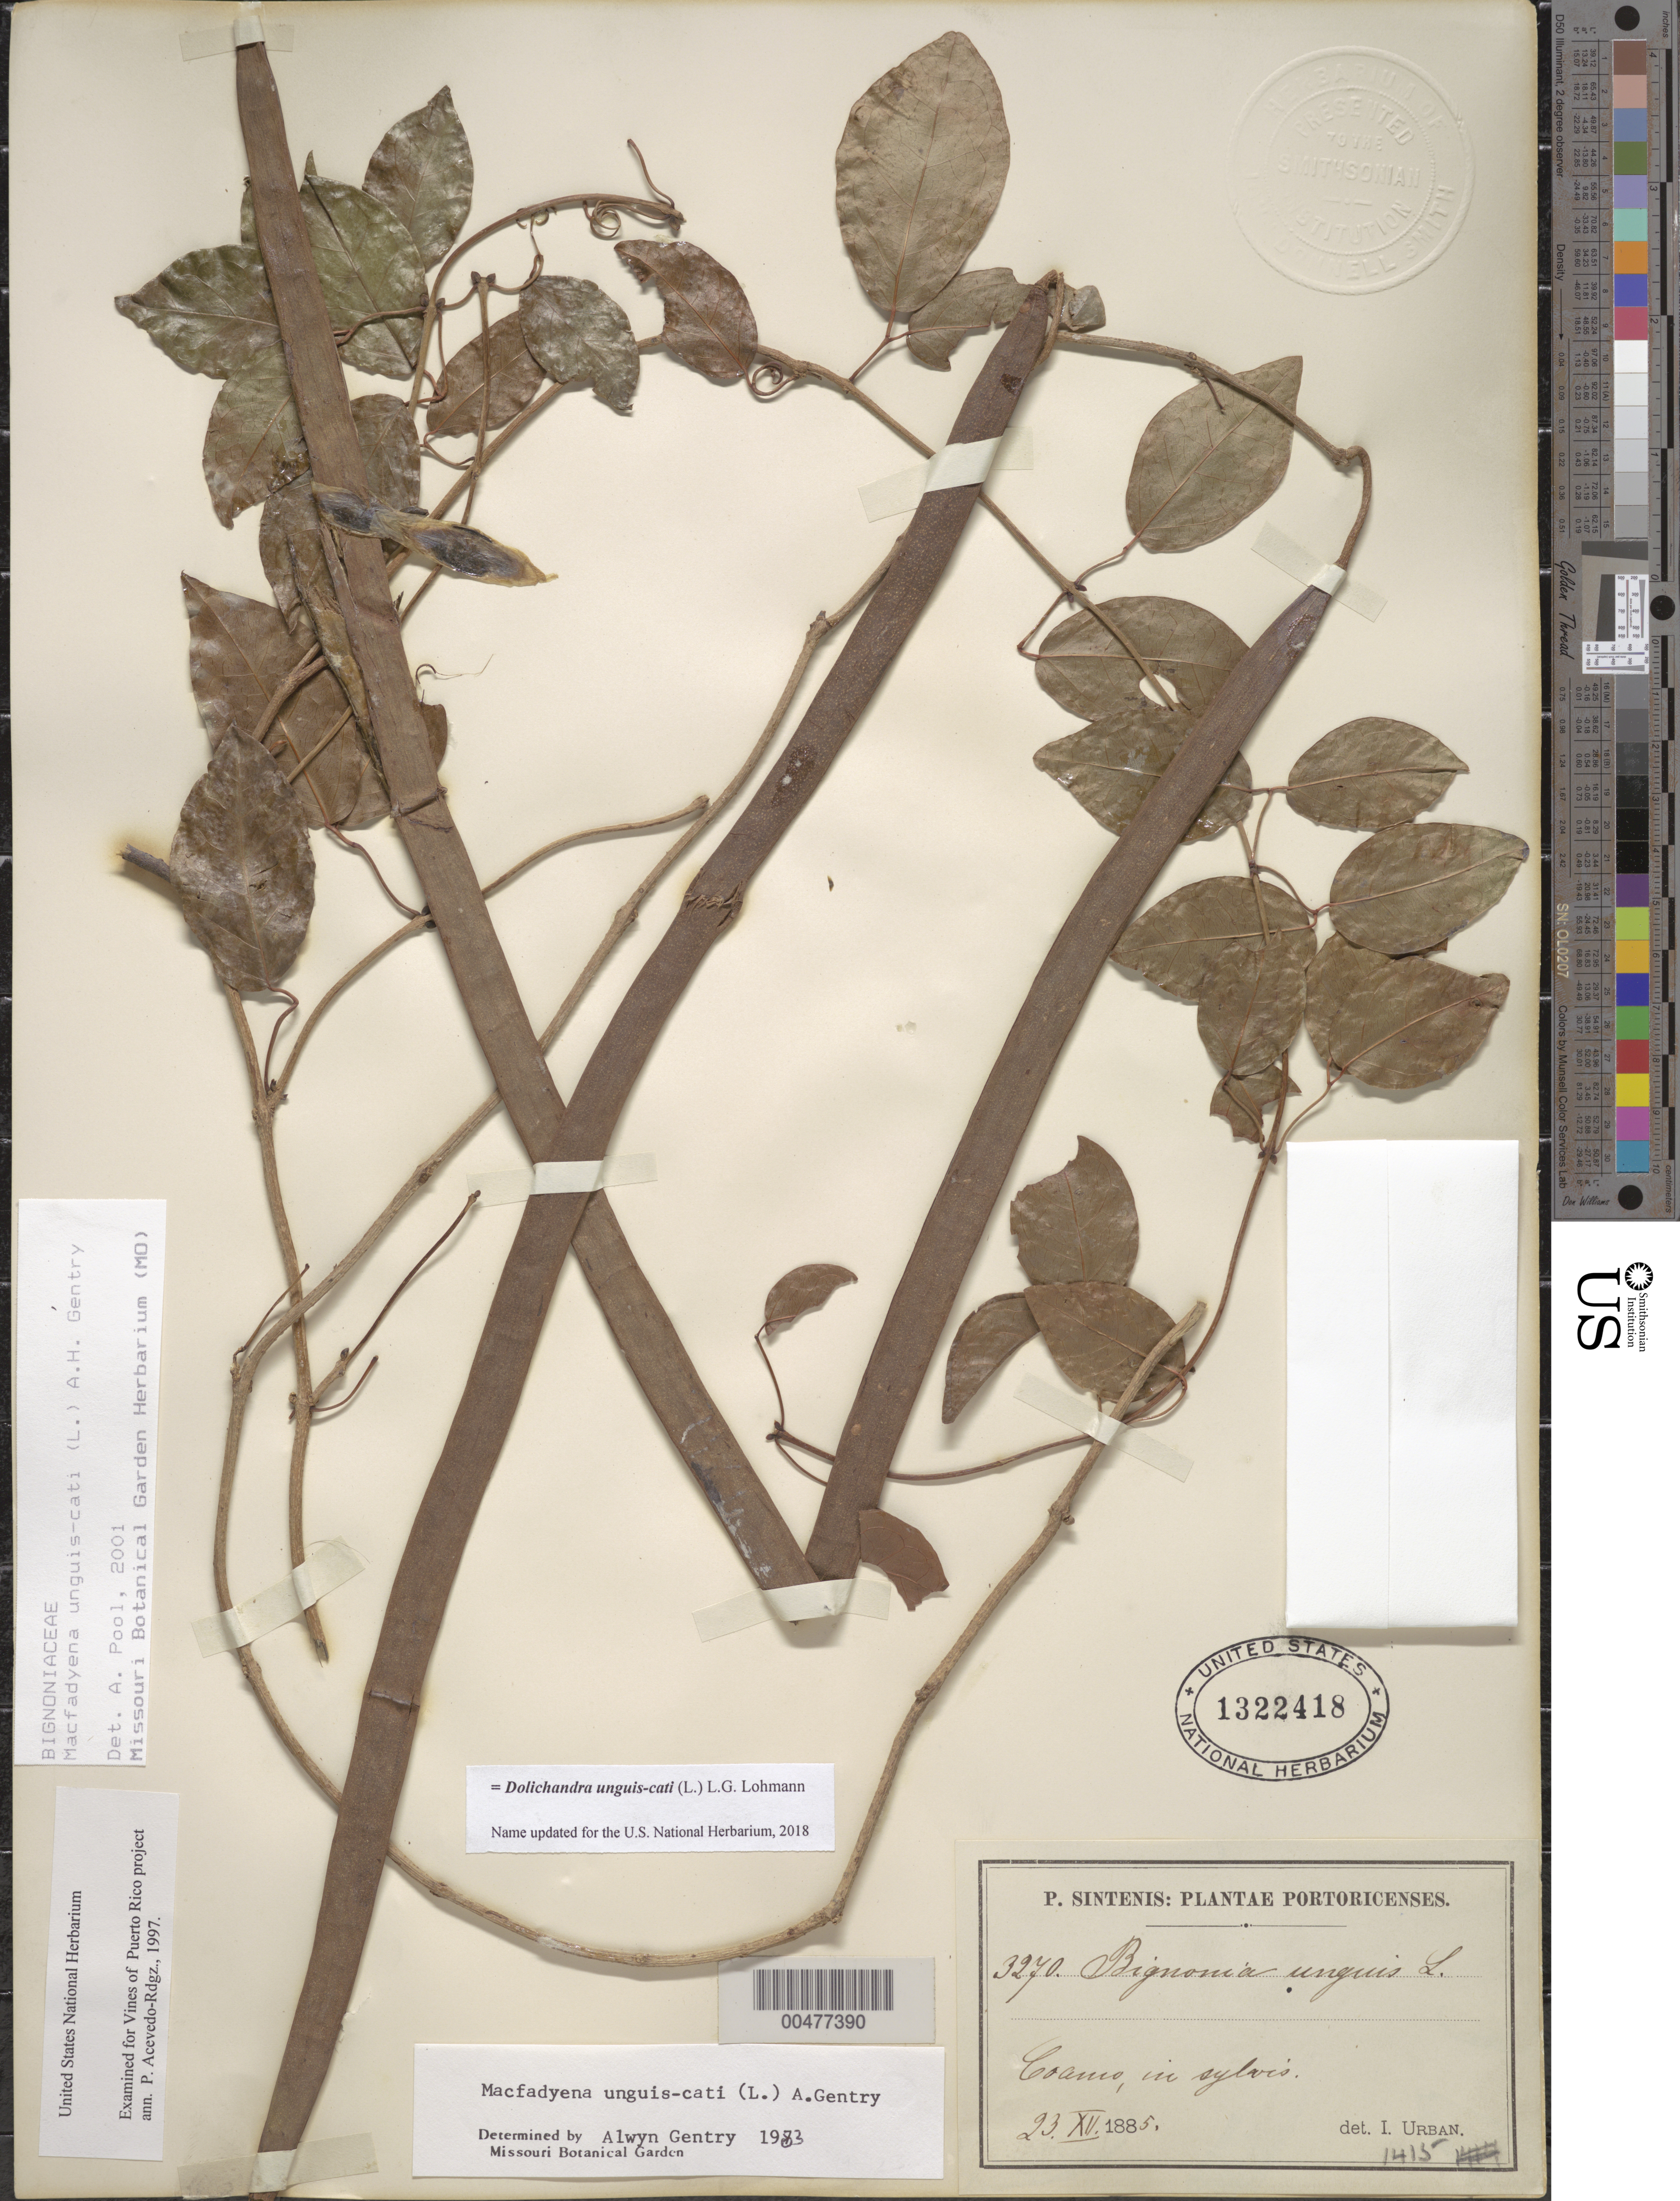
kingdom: Plantae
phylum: Tracheophyta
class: Magnoliopsida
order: Lamiales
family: Bignoniaceae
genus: Dolichandra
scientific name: Dolichandra unguis-cati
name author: (L.) L.G. Lohmann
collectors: P. Sintenis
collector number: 3270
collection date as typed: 23 Dec 1885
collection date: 1885-12-23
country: Puerto Rico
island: Greater Antilles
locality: Coamo. In sylvis.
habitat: In sylvis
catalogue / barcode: US 1322418